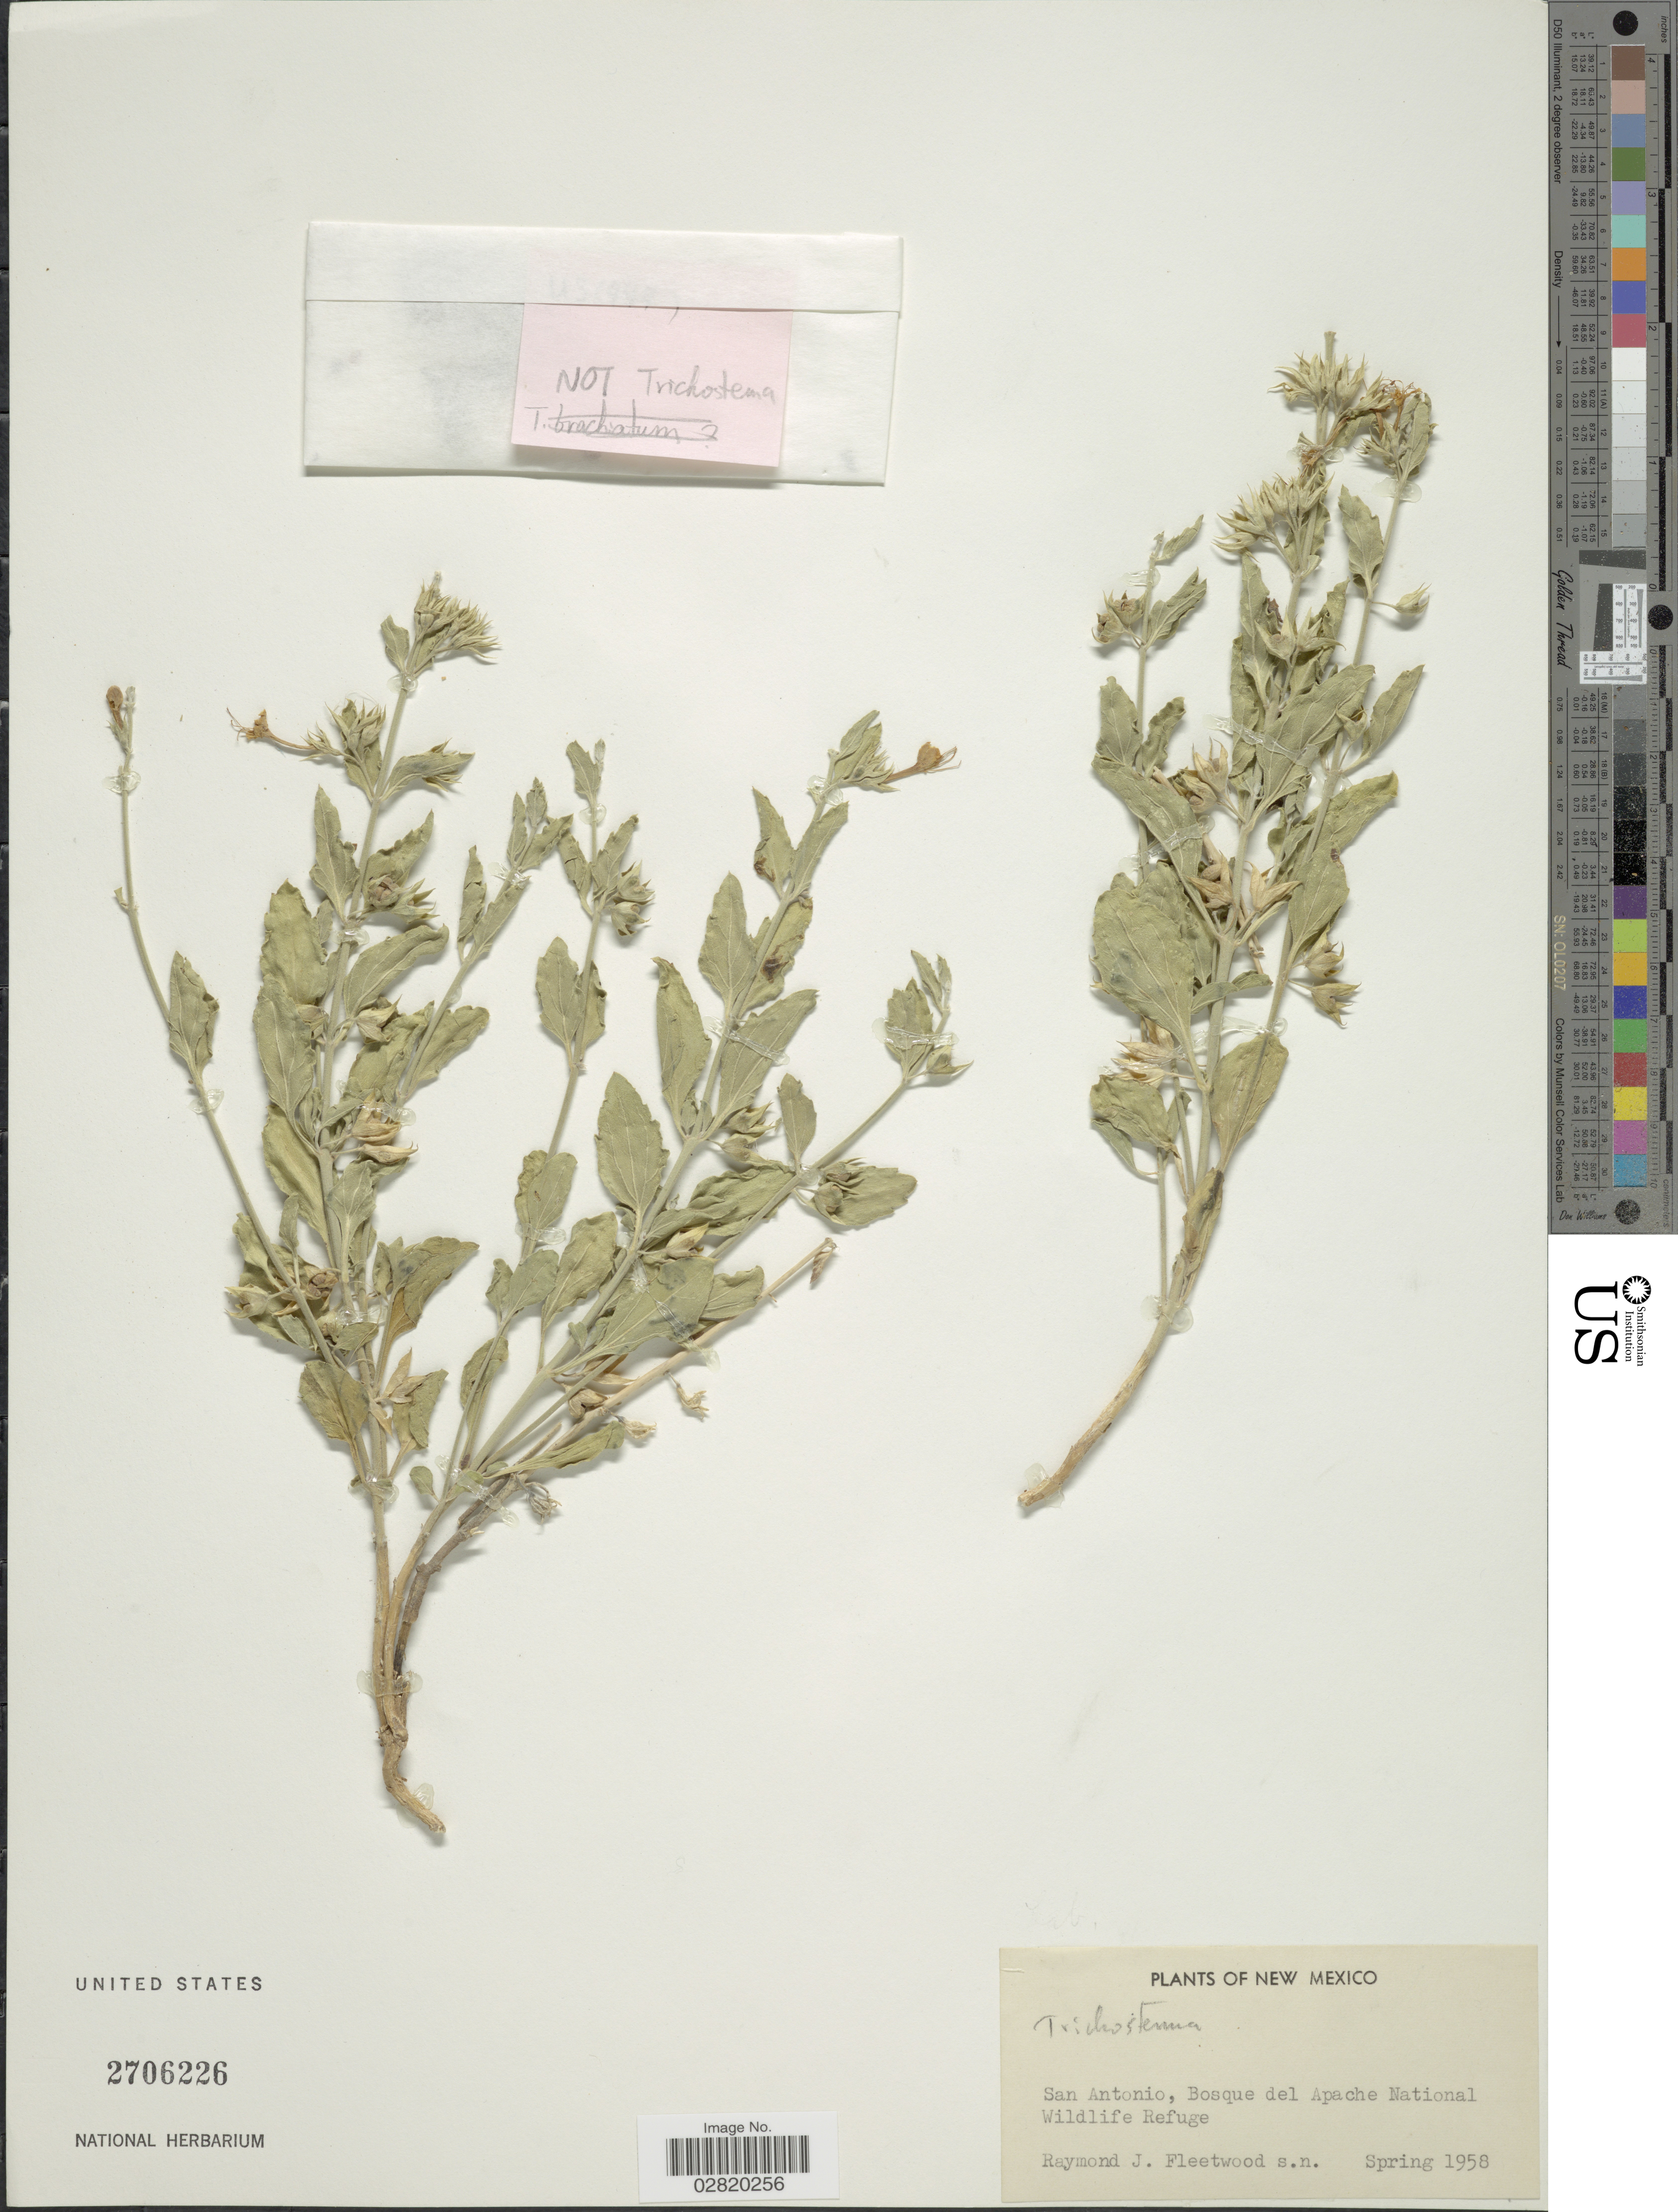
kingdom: Plantae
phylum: Tracheophyta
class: Magnoliopsida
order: Lamiales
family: Lamiaceae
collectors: R. J. Fleetwood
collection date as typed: Spring 1958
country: United States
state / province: New Mexico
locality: San Antonio, Bosque del Apache National Wildlife Refuge.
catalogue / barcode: US 2706226